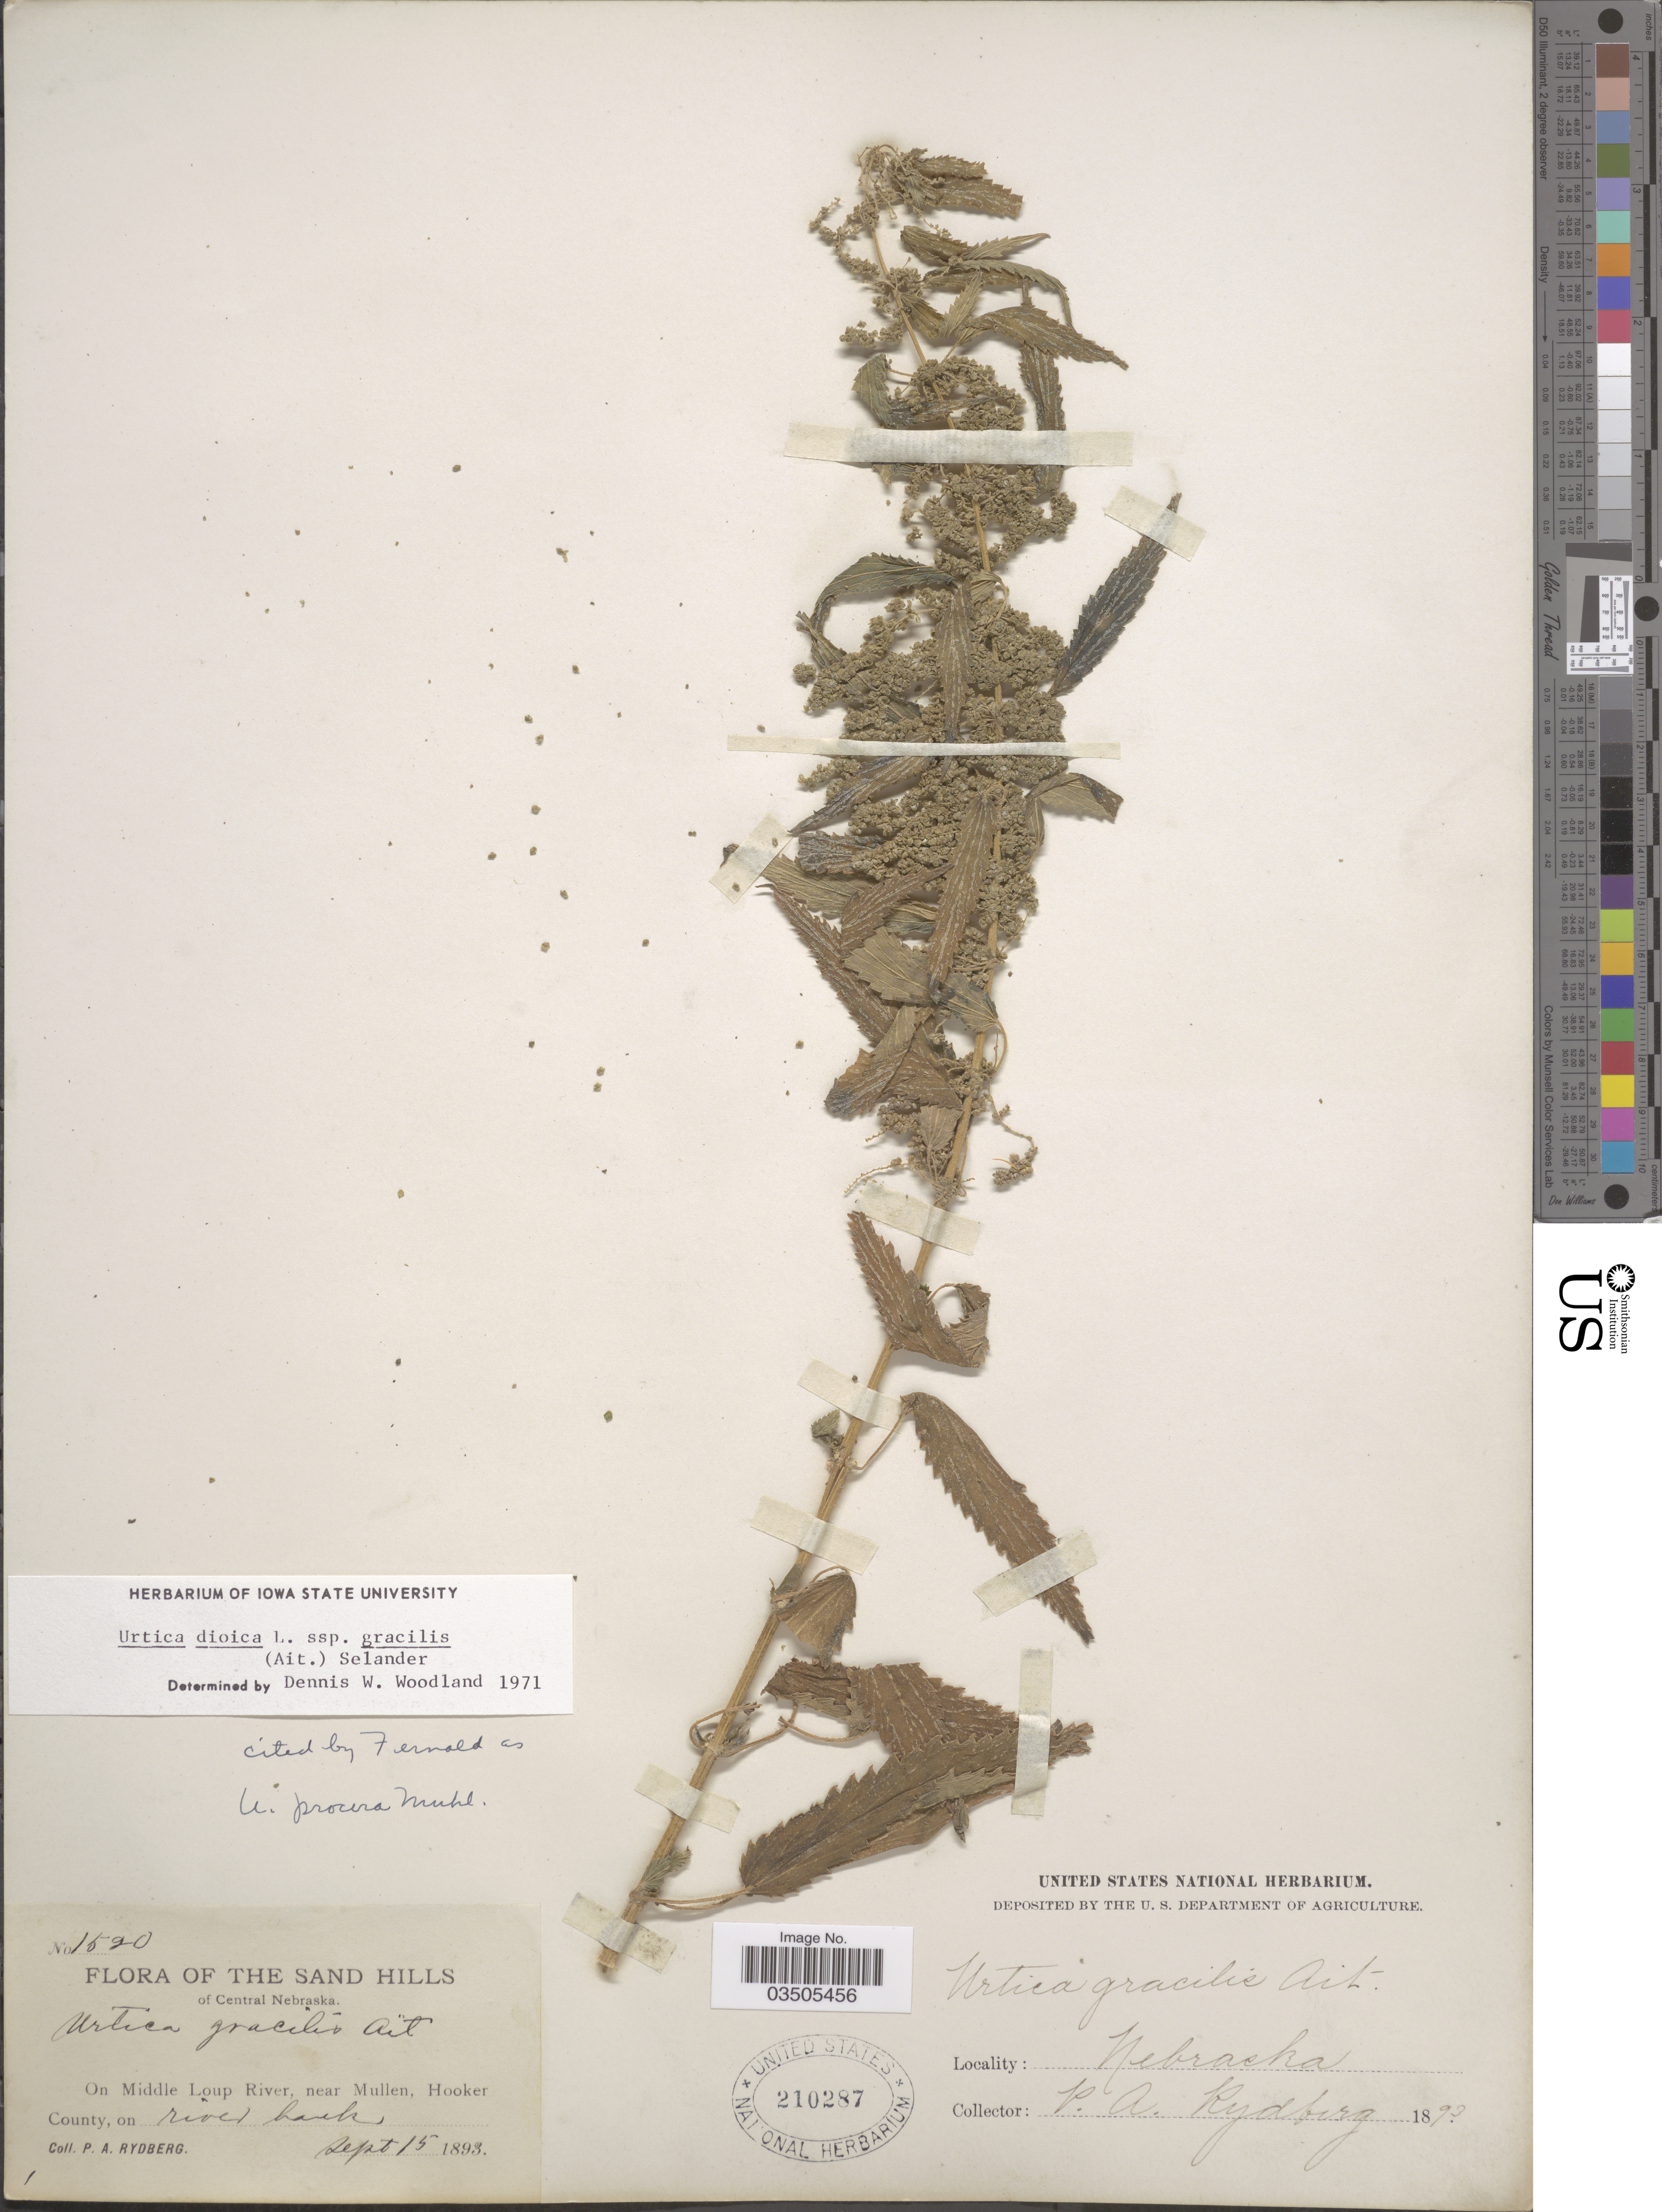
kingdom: Plantae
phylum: Tracheophyta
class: Magnoliopsida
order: Rosales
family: Urticaceae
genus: Urtica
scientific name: Urtica dioica subsp. gracilis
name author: L.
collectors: P. A. Rydberg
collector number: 1590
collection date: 1893-09-15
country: United States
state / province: Nebraska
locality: Sand Hills of Central Nebraska. On Middle Loup River, near Mullen, Hooker County, on river bank.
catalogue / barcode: US 210287